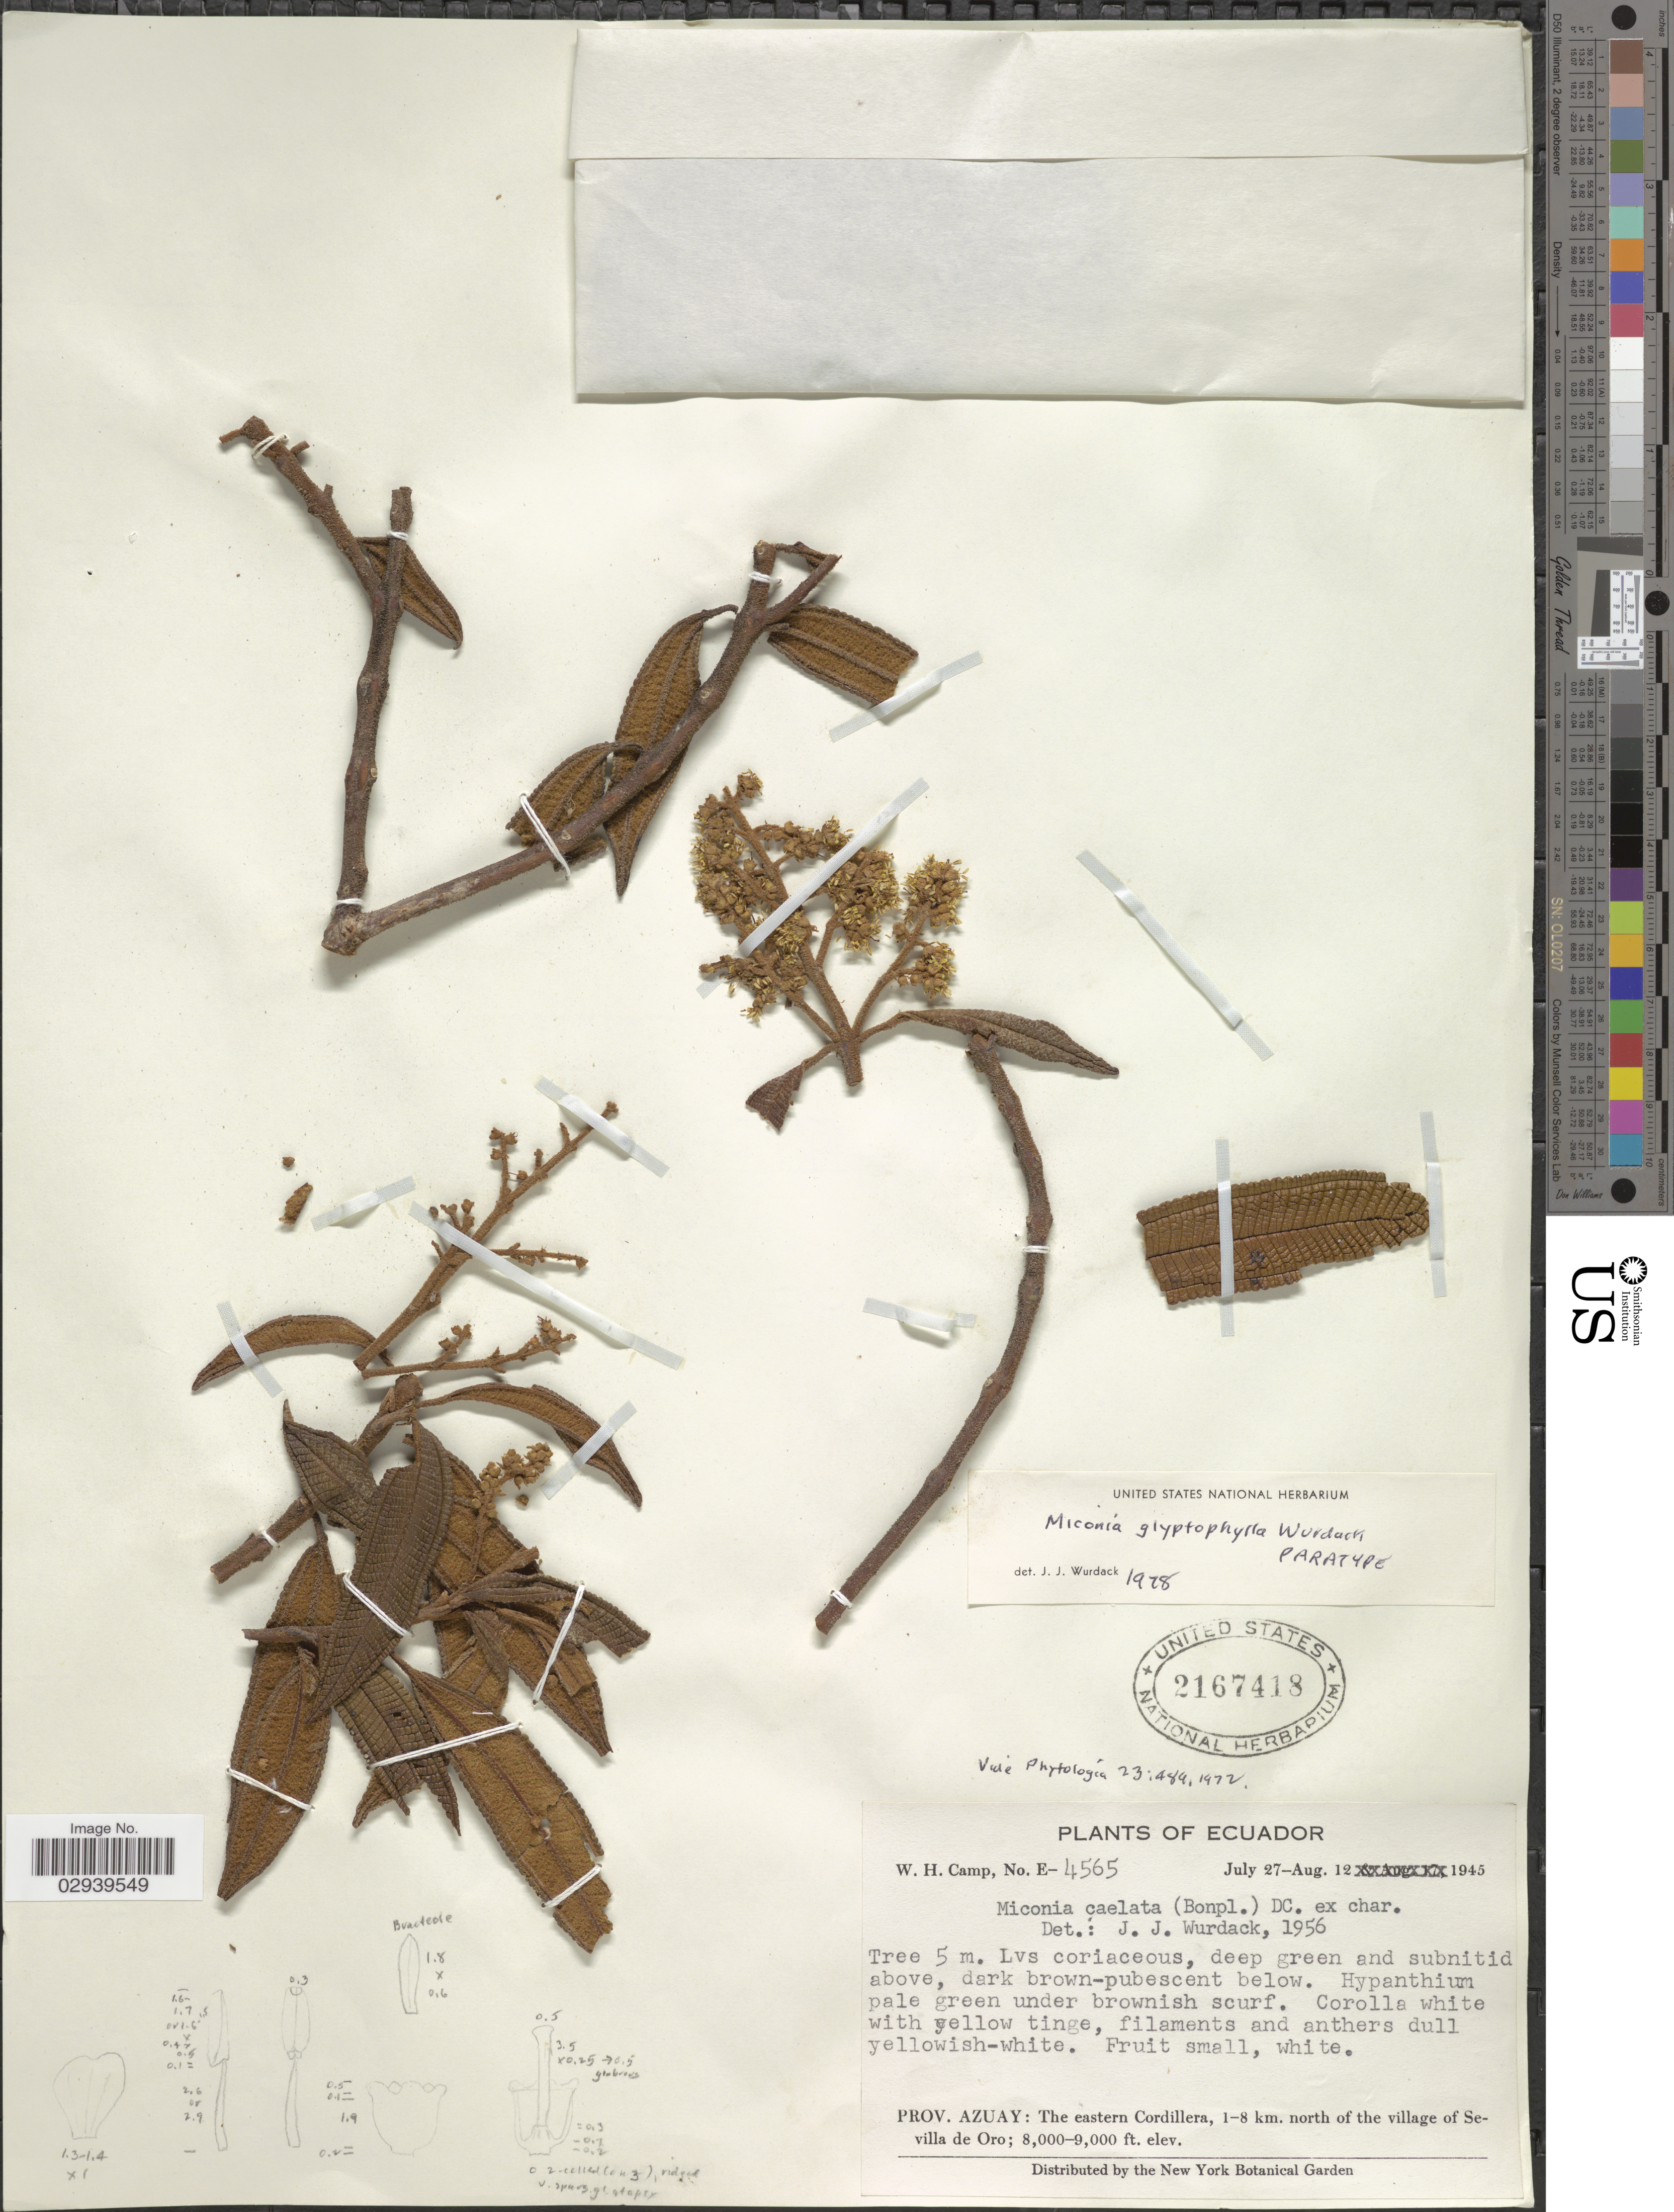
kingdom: Plantae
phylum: Tracheophyta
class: Magnoliopsida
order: Myrtales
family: Melastomataceae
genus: Miconia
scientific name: Miconia glyptophylla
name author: Wurdack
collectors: W. H. Camp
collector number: E-4565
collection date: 1945-07-27/1945-08-12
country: Ecuador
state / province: Azuay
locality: The eastern Cordillera, 1-8 km. north of the village of Sevilla de Oro.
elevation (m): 2438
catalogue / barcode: US 2167418